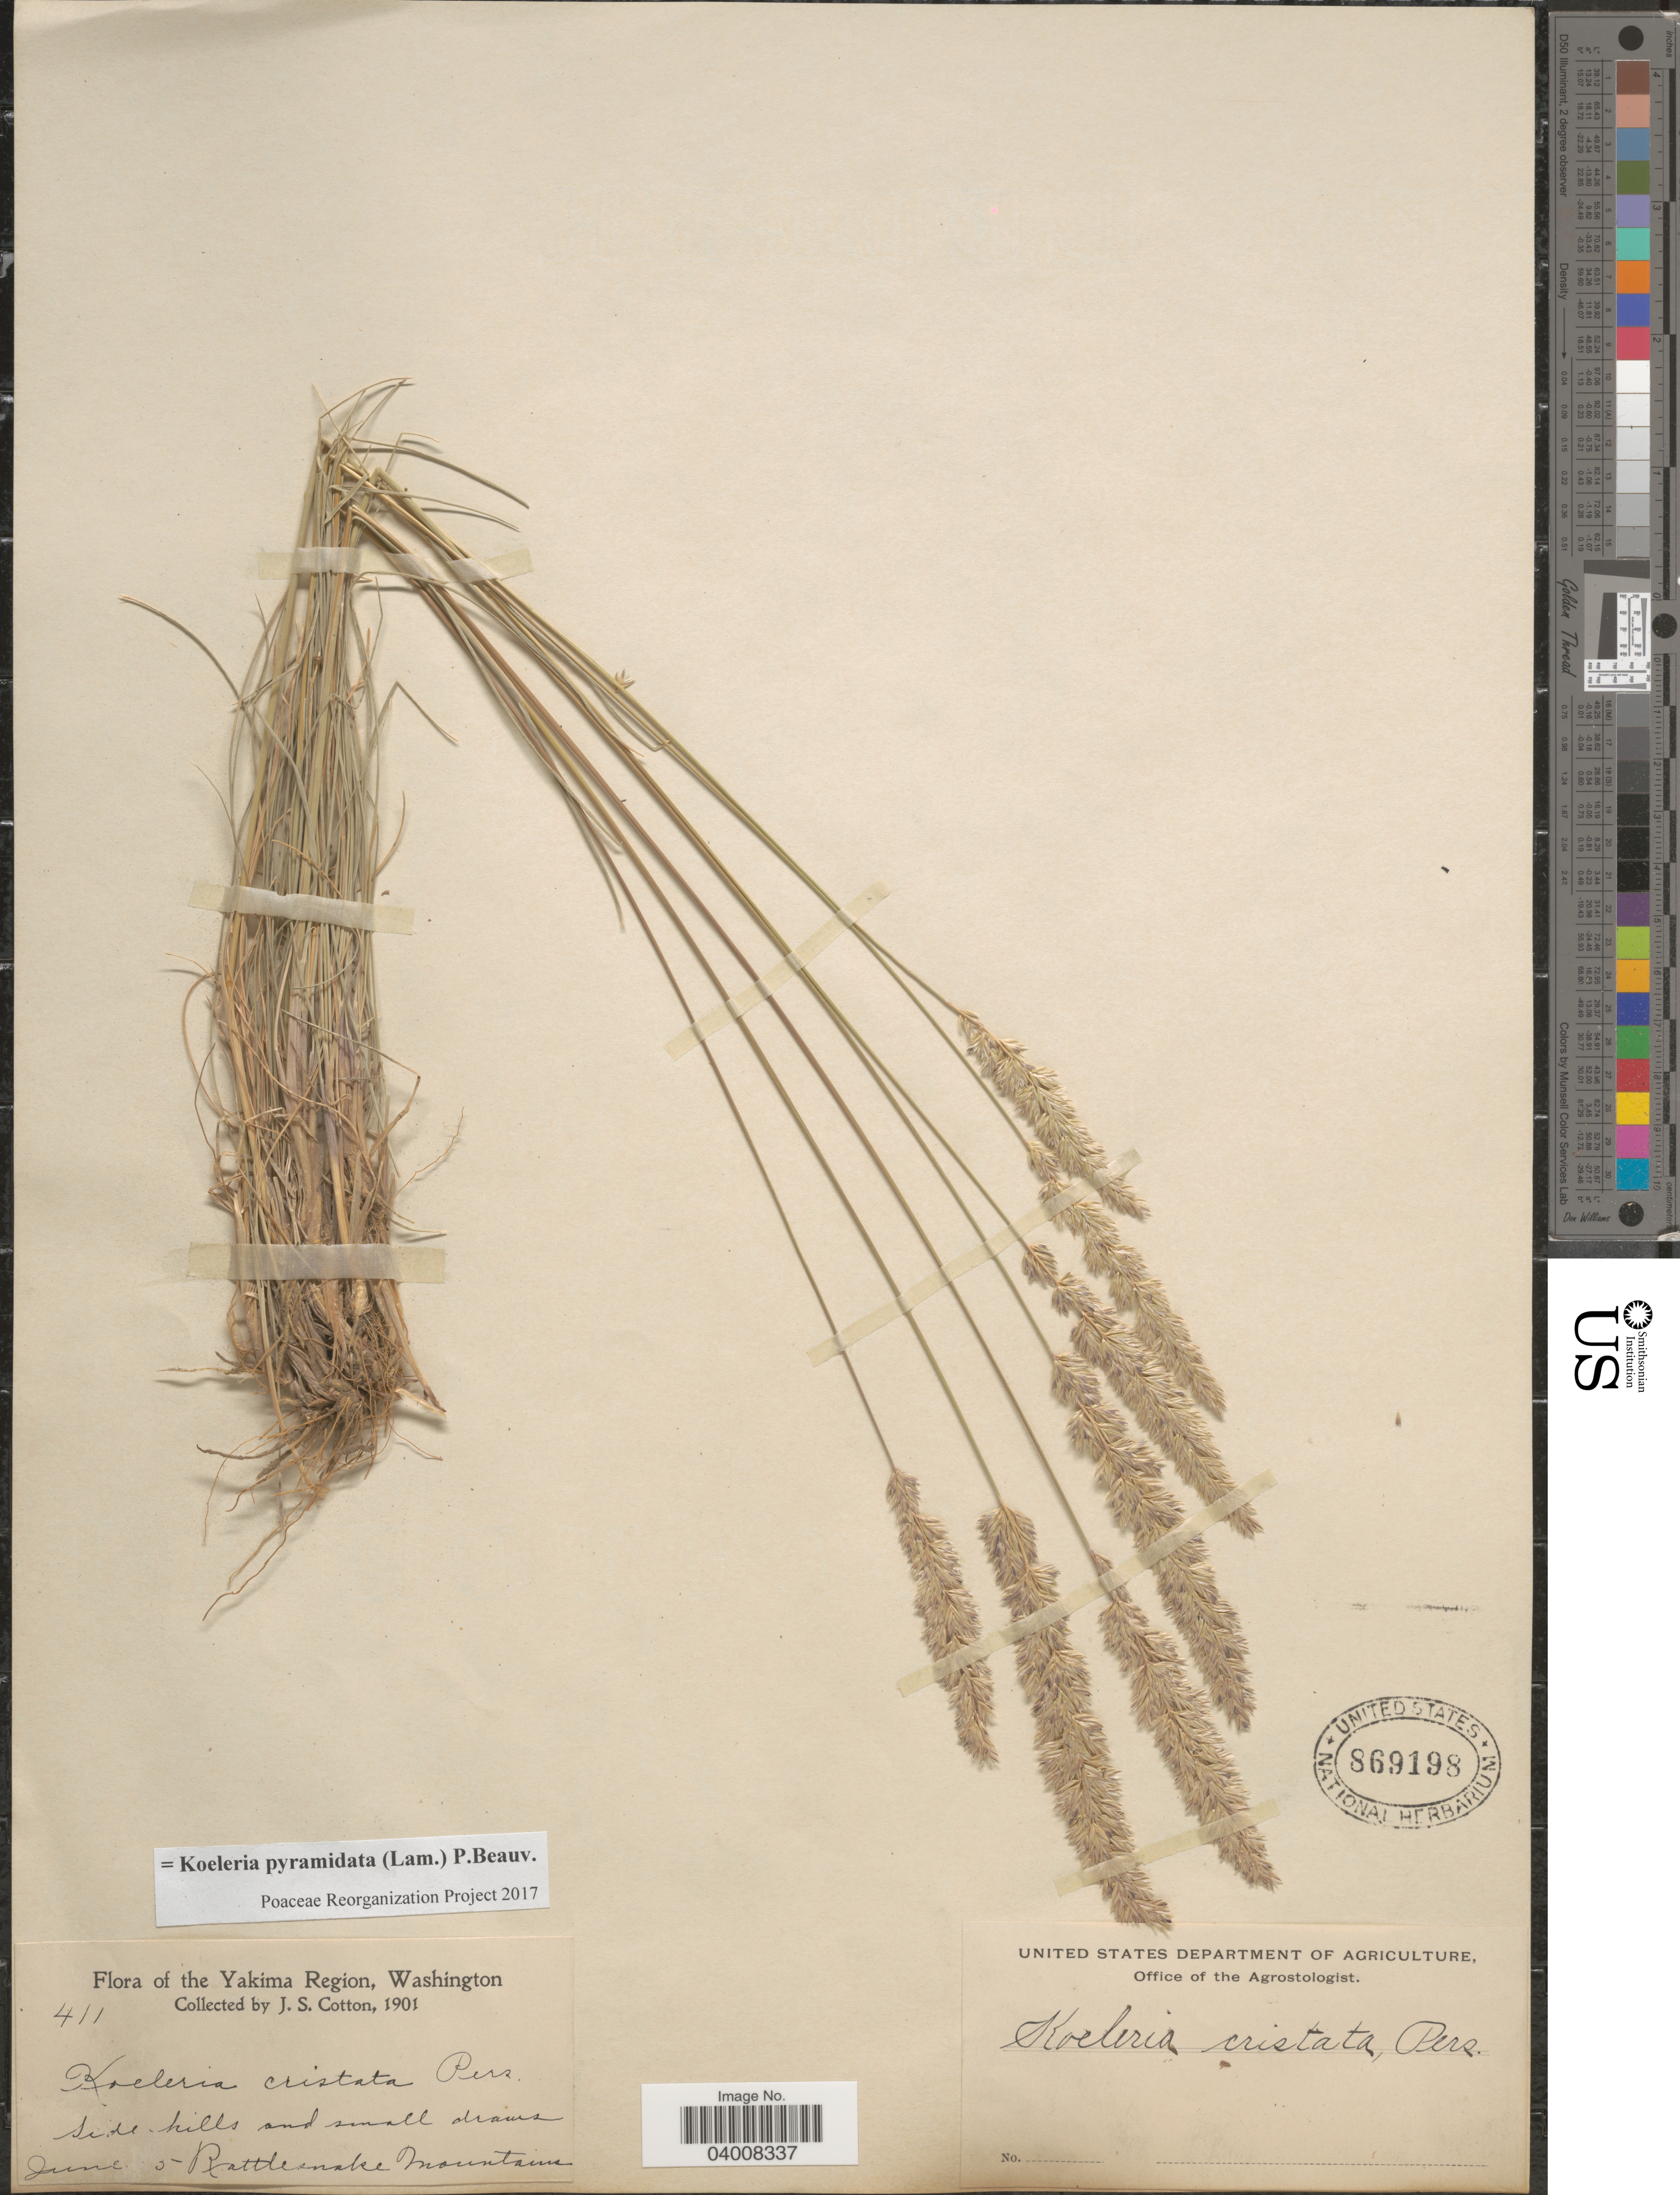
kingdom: Plantae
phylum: Tracheophyta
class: Liliopsida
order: Poales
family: Poaceae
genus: Koeleria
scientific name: Koeleria pyramidata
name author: (Lam.) P. Beauv.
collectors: J. S. Cotton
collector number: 411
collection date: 1901-06-05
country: United States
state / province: Washington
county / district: Yakima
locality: The Yakima Region. Rattlesnake Mountains.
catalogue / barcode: US 869198